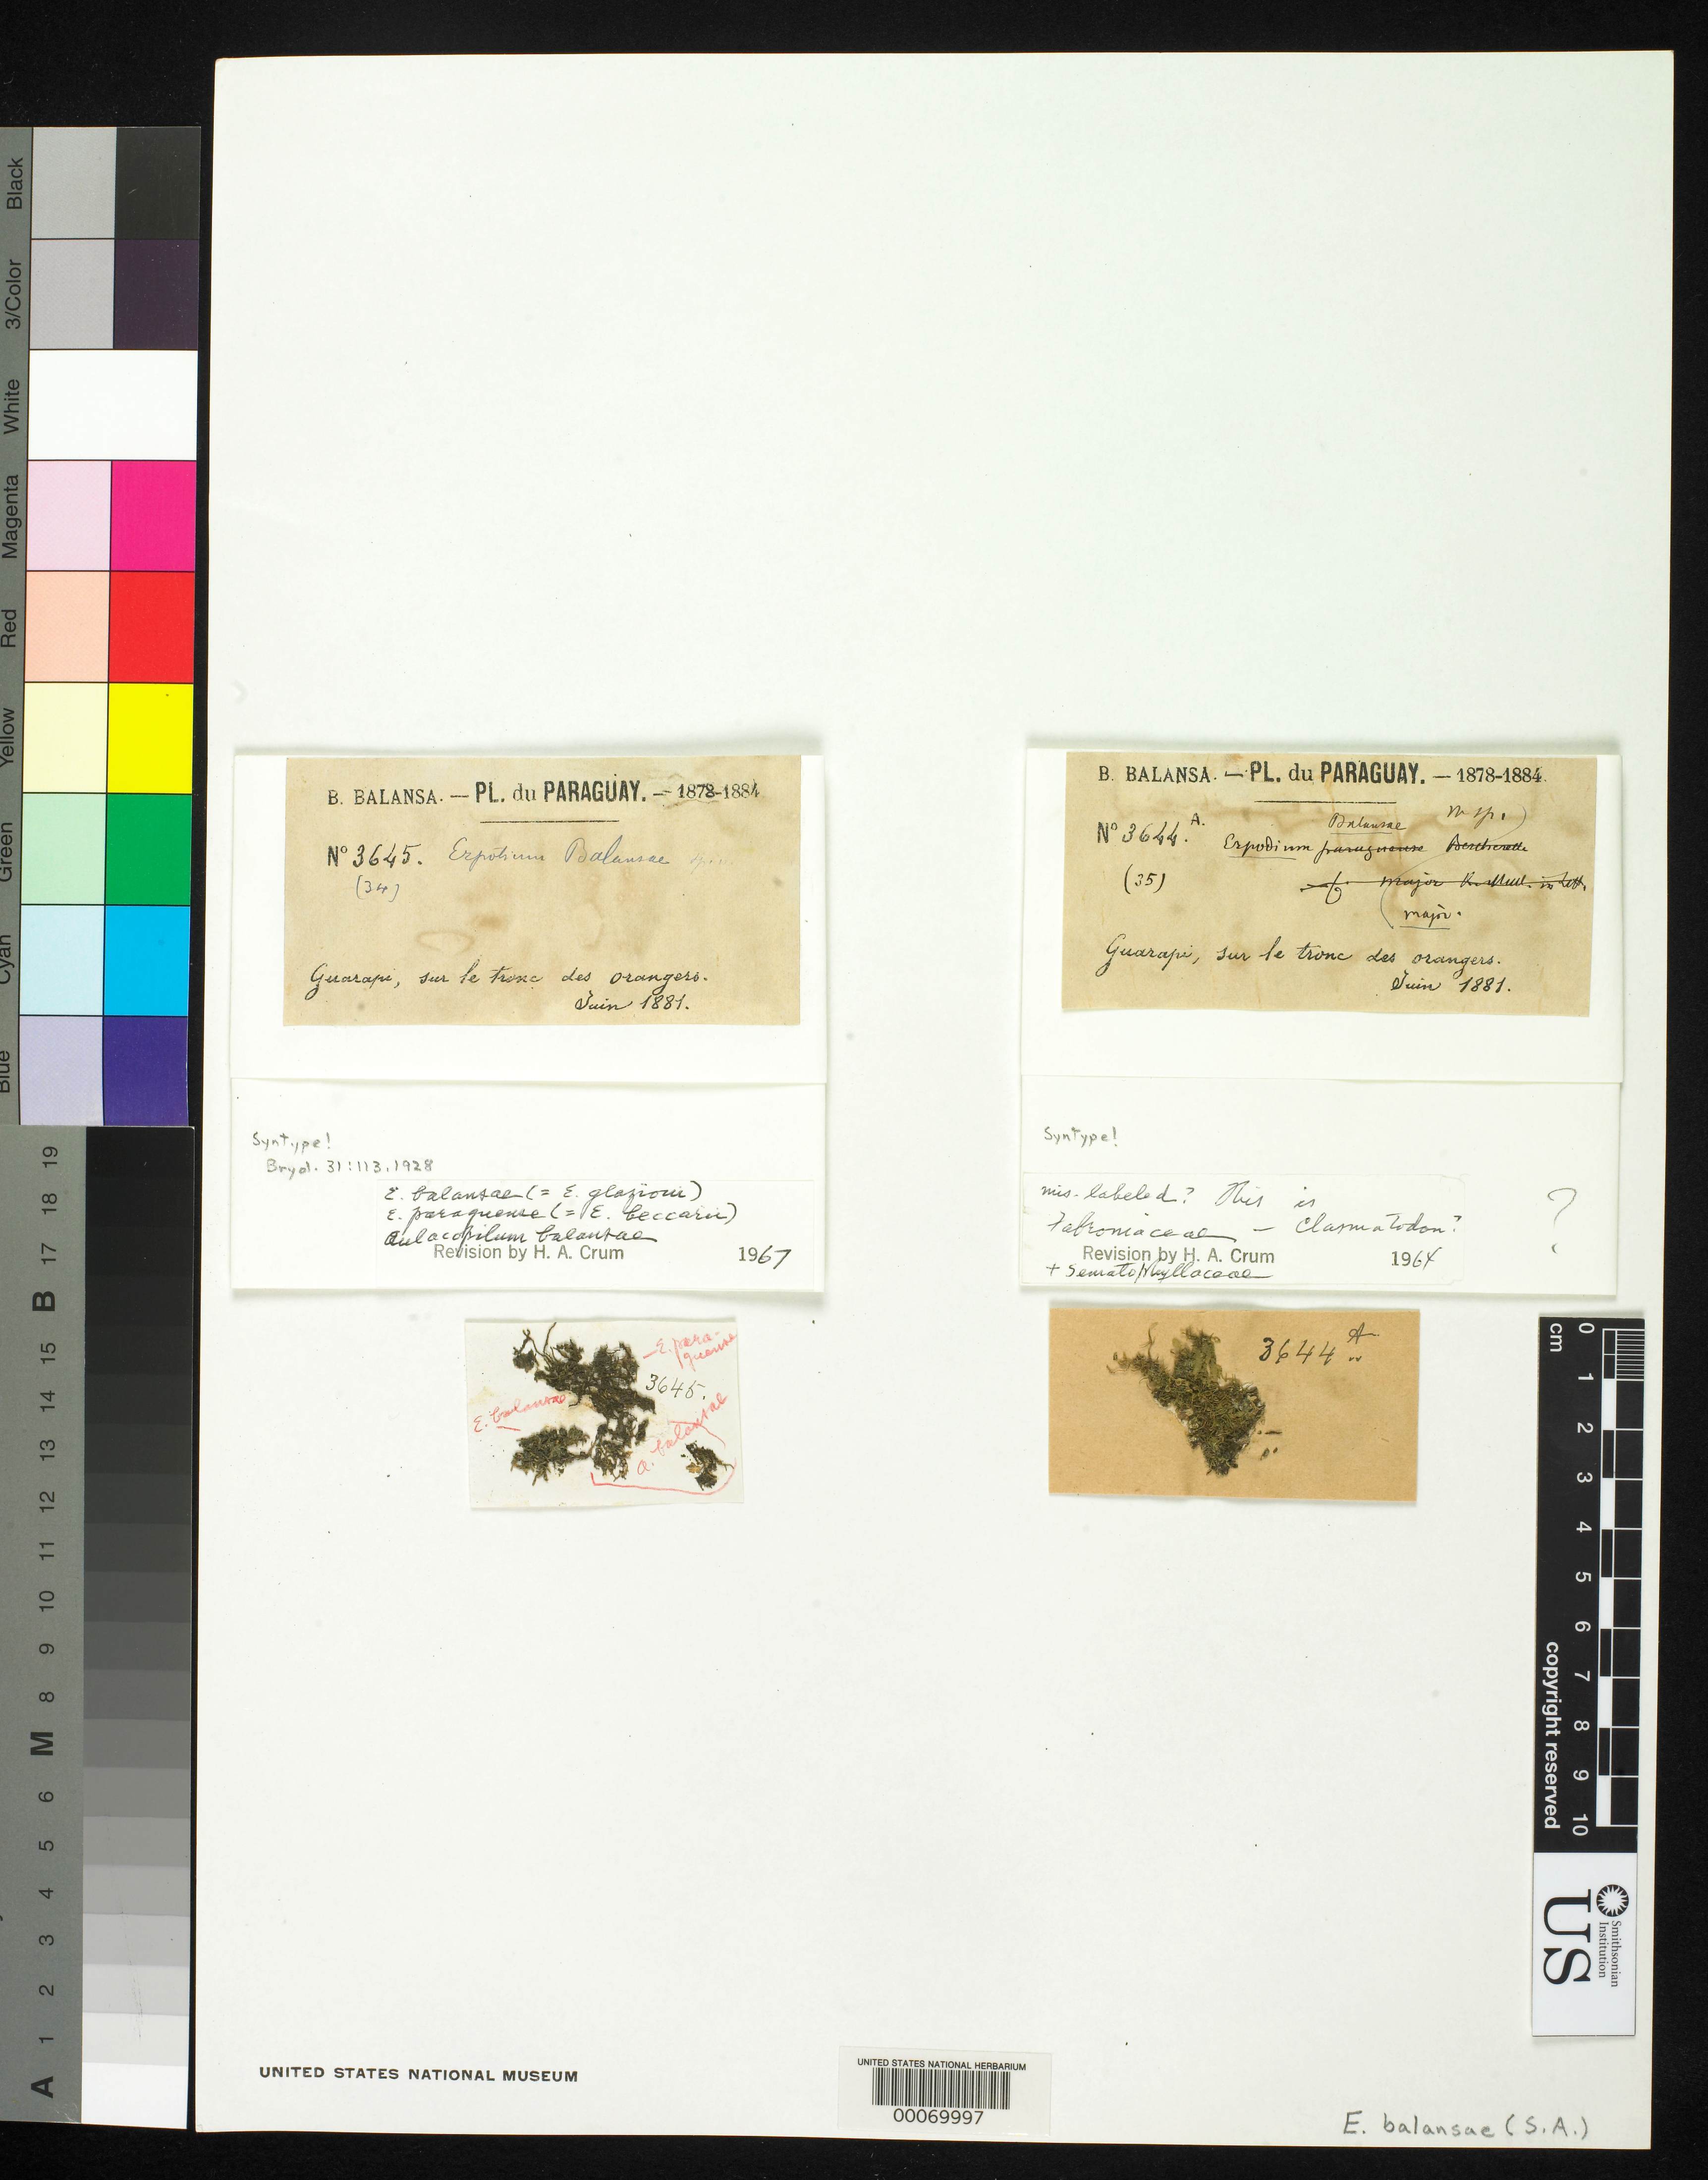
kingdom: Plantae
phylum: Bryophyta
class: Bryopsida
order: Dicranales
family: Erpodiaceae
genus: Erpodium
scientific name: Erpodium balansae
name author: Müll. Hal.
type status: Syntype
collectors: B. Balansa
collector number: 3645, 3644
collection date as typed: Jun 1881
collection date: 1881-06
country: Paraguay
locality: Guarapi.